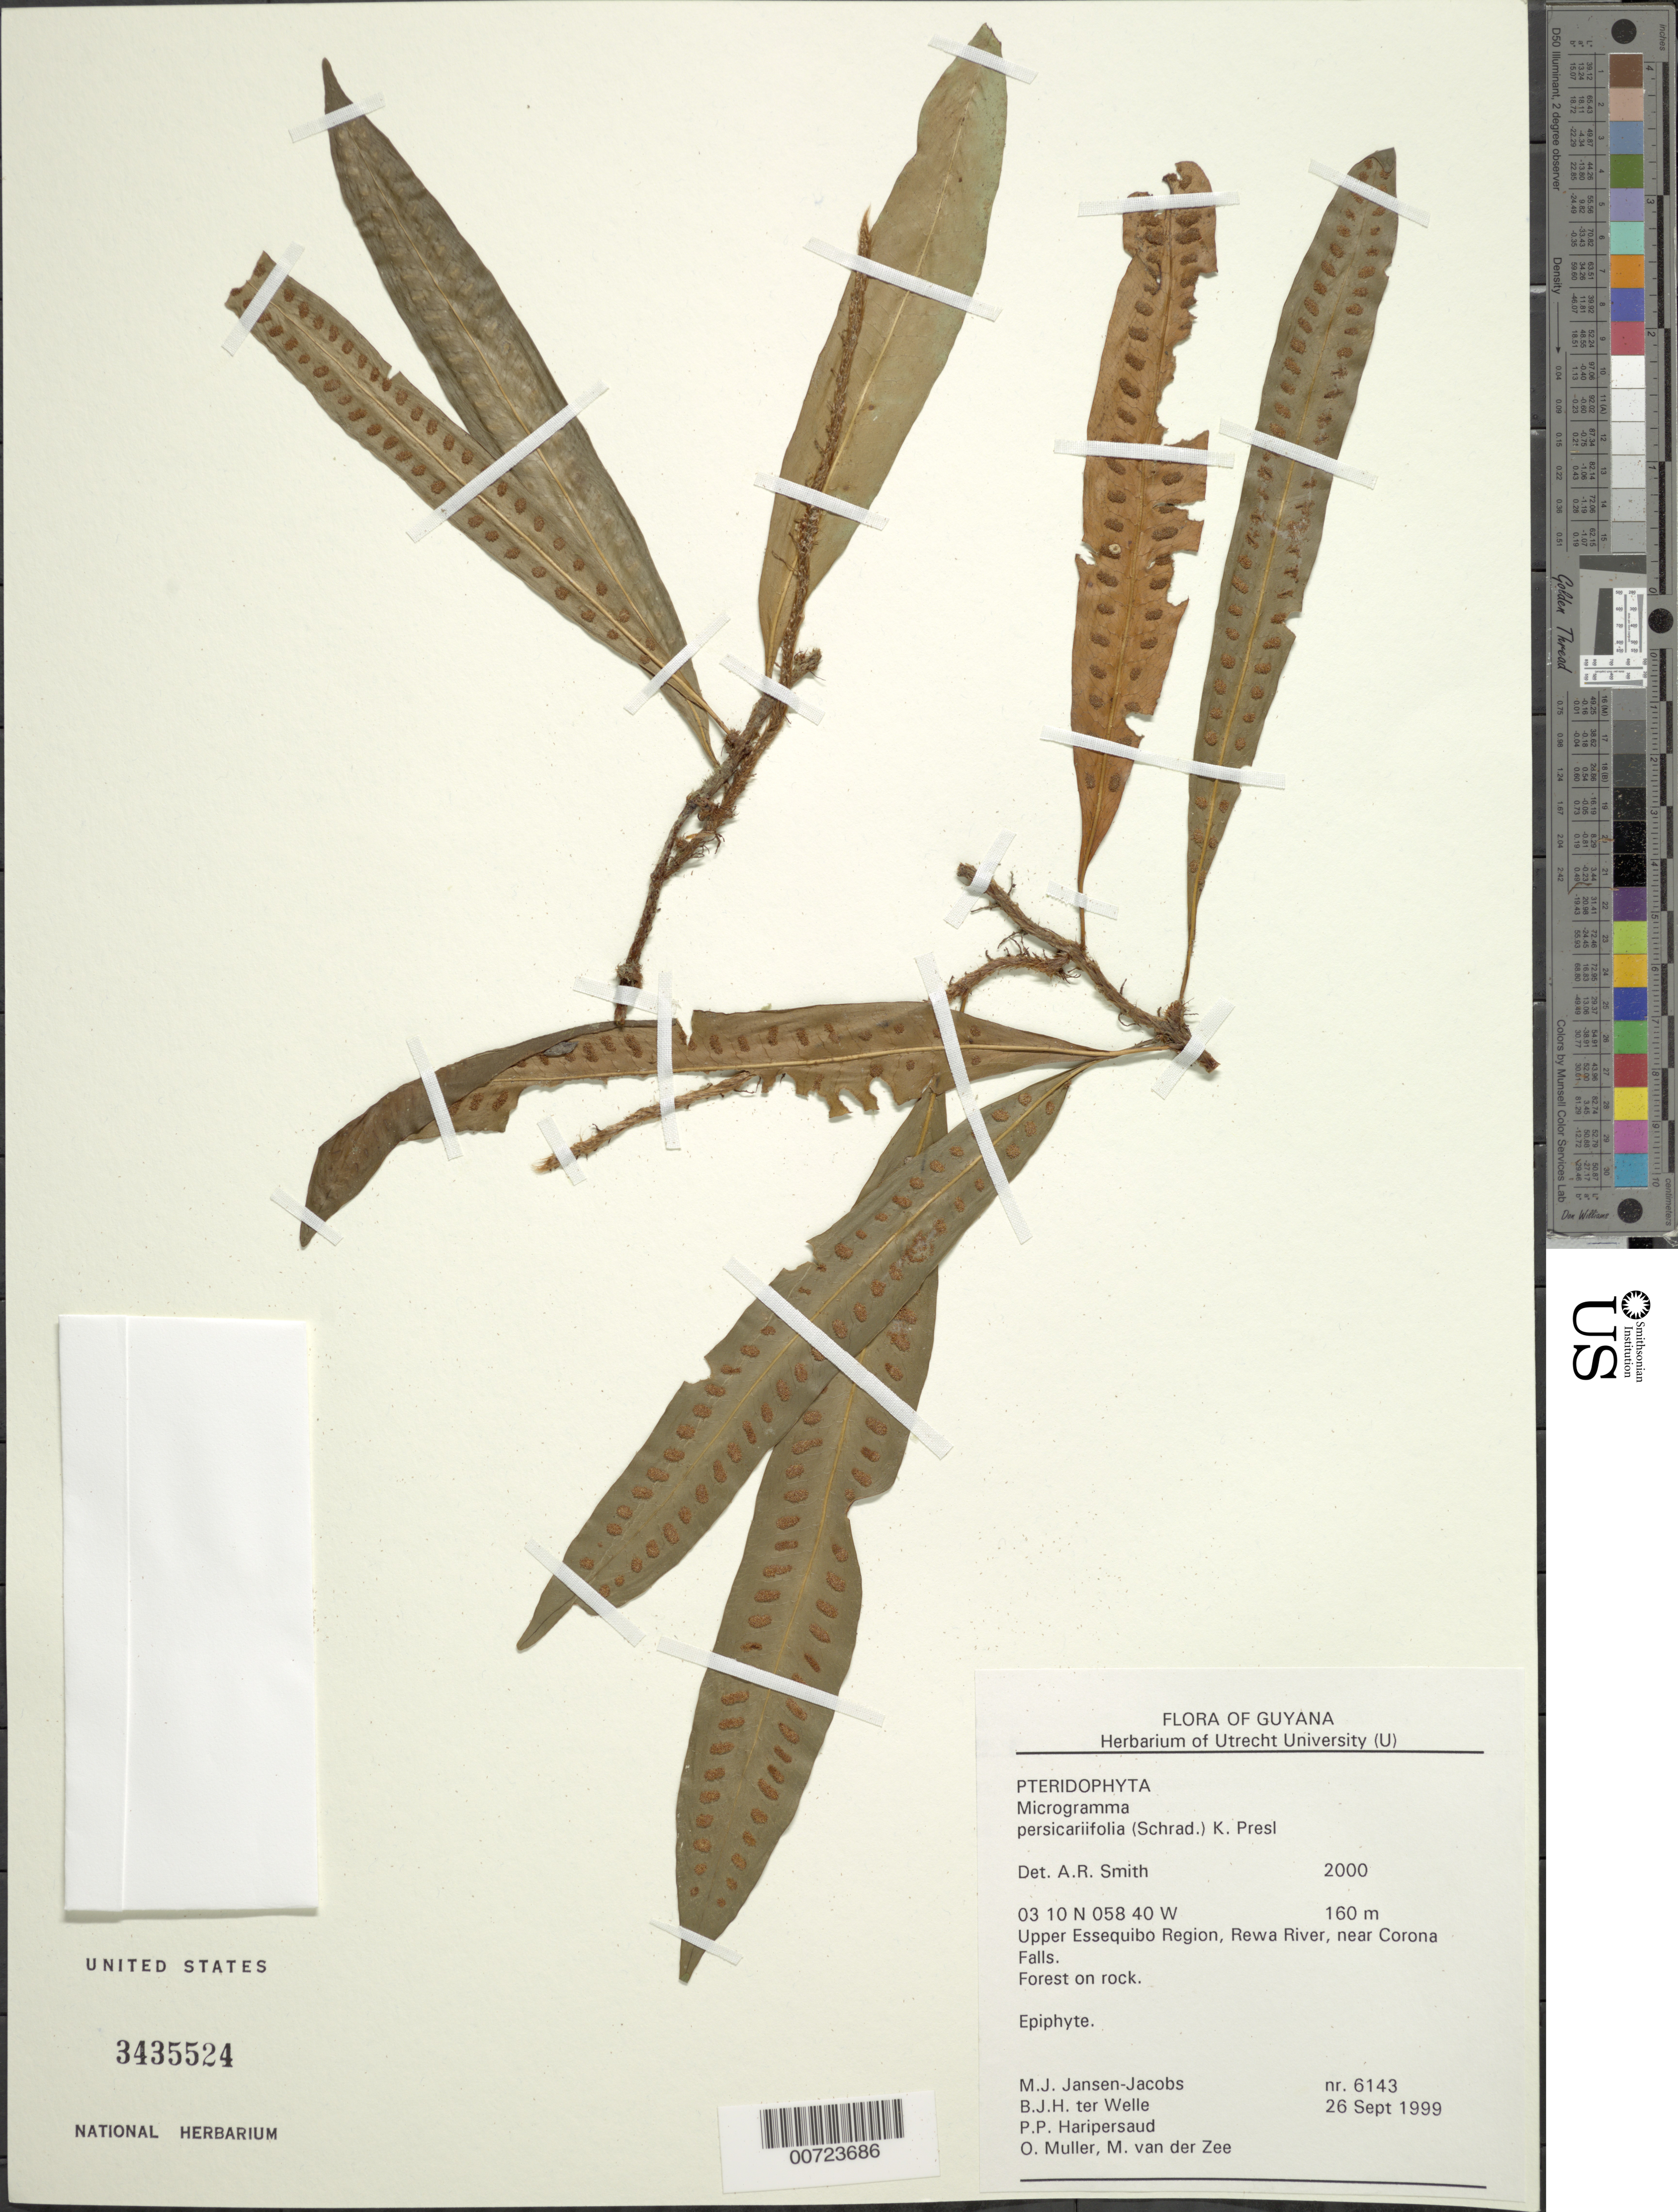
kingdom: Plantae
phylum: Tracheophyta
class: Polypodiopsida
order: Polypodiales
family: Polypodiaceae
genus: Microgramma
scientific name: Microgramma persicariifolia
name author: (Schrad.) C. Presl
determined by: Smith, Alan R., (UC)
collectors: M. J. Jansen-Jacobs, B. Welle, P. Haripersaud, O. Muller & M. van der Zee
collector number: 6143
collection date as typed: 26-Sep-99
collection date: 1999-09-26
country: Guyana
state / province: U. Takutu-U. Essequibo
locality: Rewa River, near Corona Falls, Upper Essequibo Region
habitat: Forest on rock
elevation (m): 160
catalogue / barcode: US 3435524